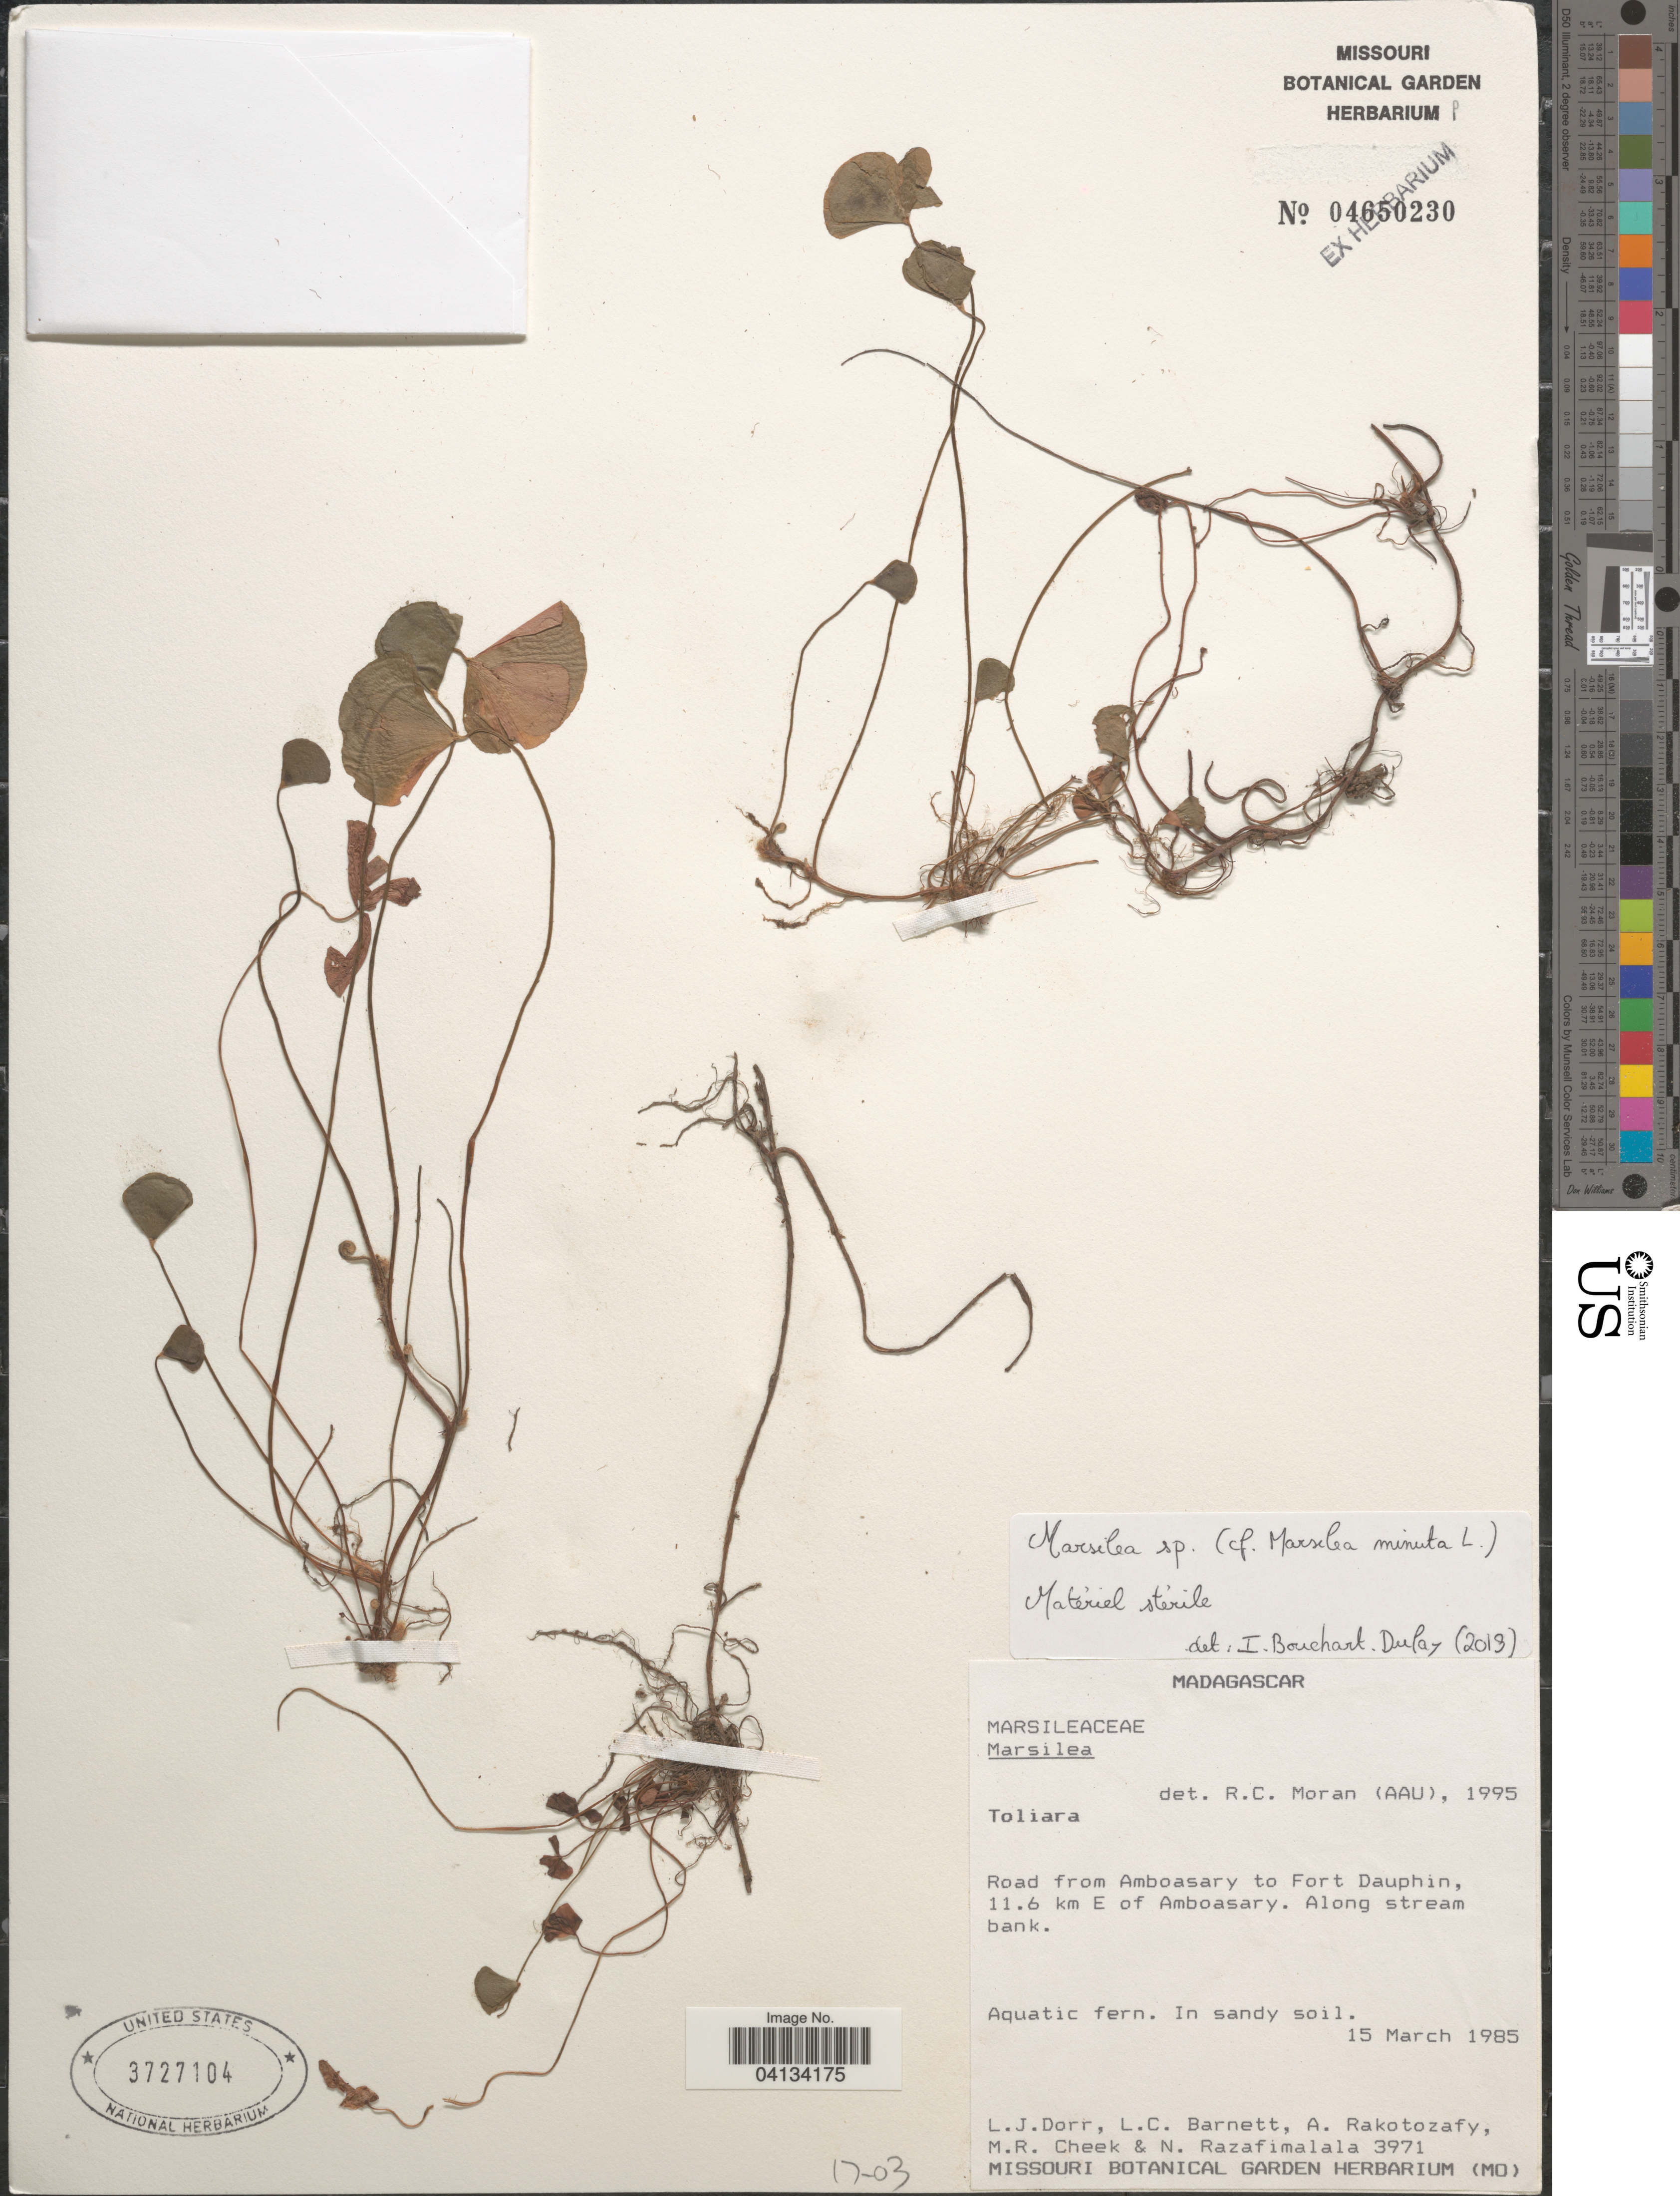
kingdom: Plantae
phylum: Tracheophyta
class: Polypodiopsida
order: Salviniales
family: Marsileaceae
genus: Marsilea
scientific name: Marsilea sp.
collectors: L. J. Dorr, L. C. Barnett, A. Rakotozafy, M. Cheek & N. Razafimalala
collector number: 3971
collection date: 1985-03-15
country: Madagascar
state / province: Anosy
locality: Road from Amboasary to Fort Dauphin, 11.6 km E of Amboasary.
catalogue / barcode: US 3727104